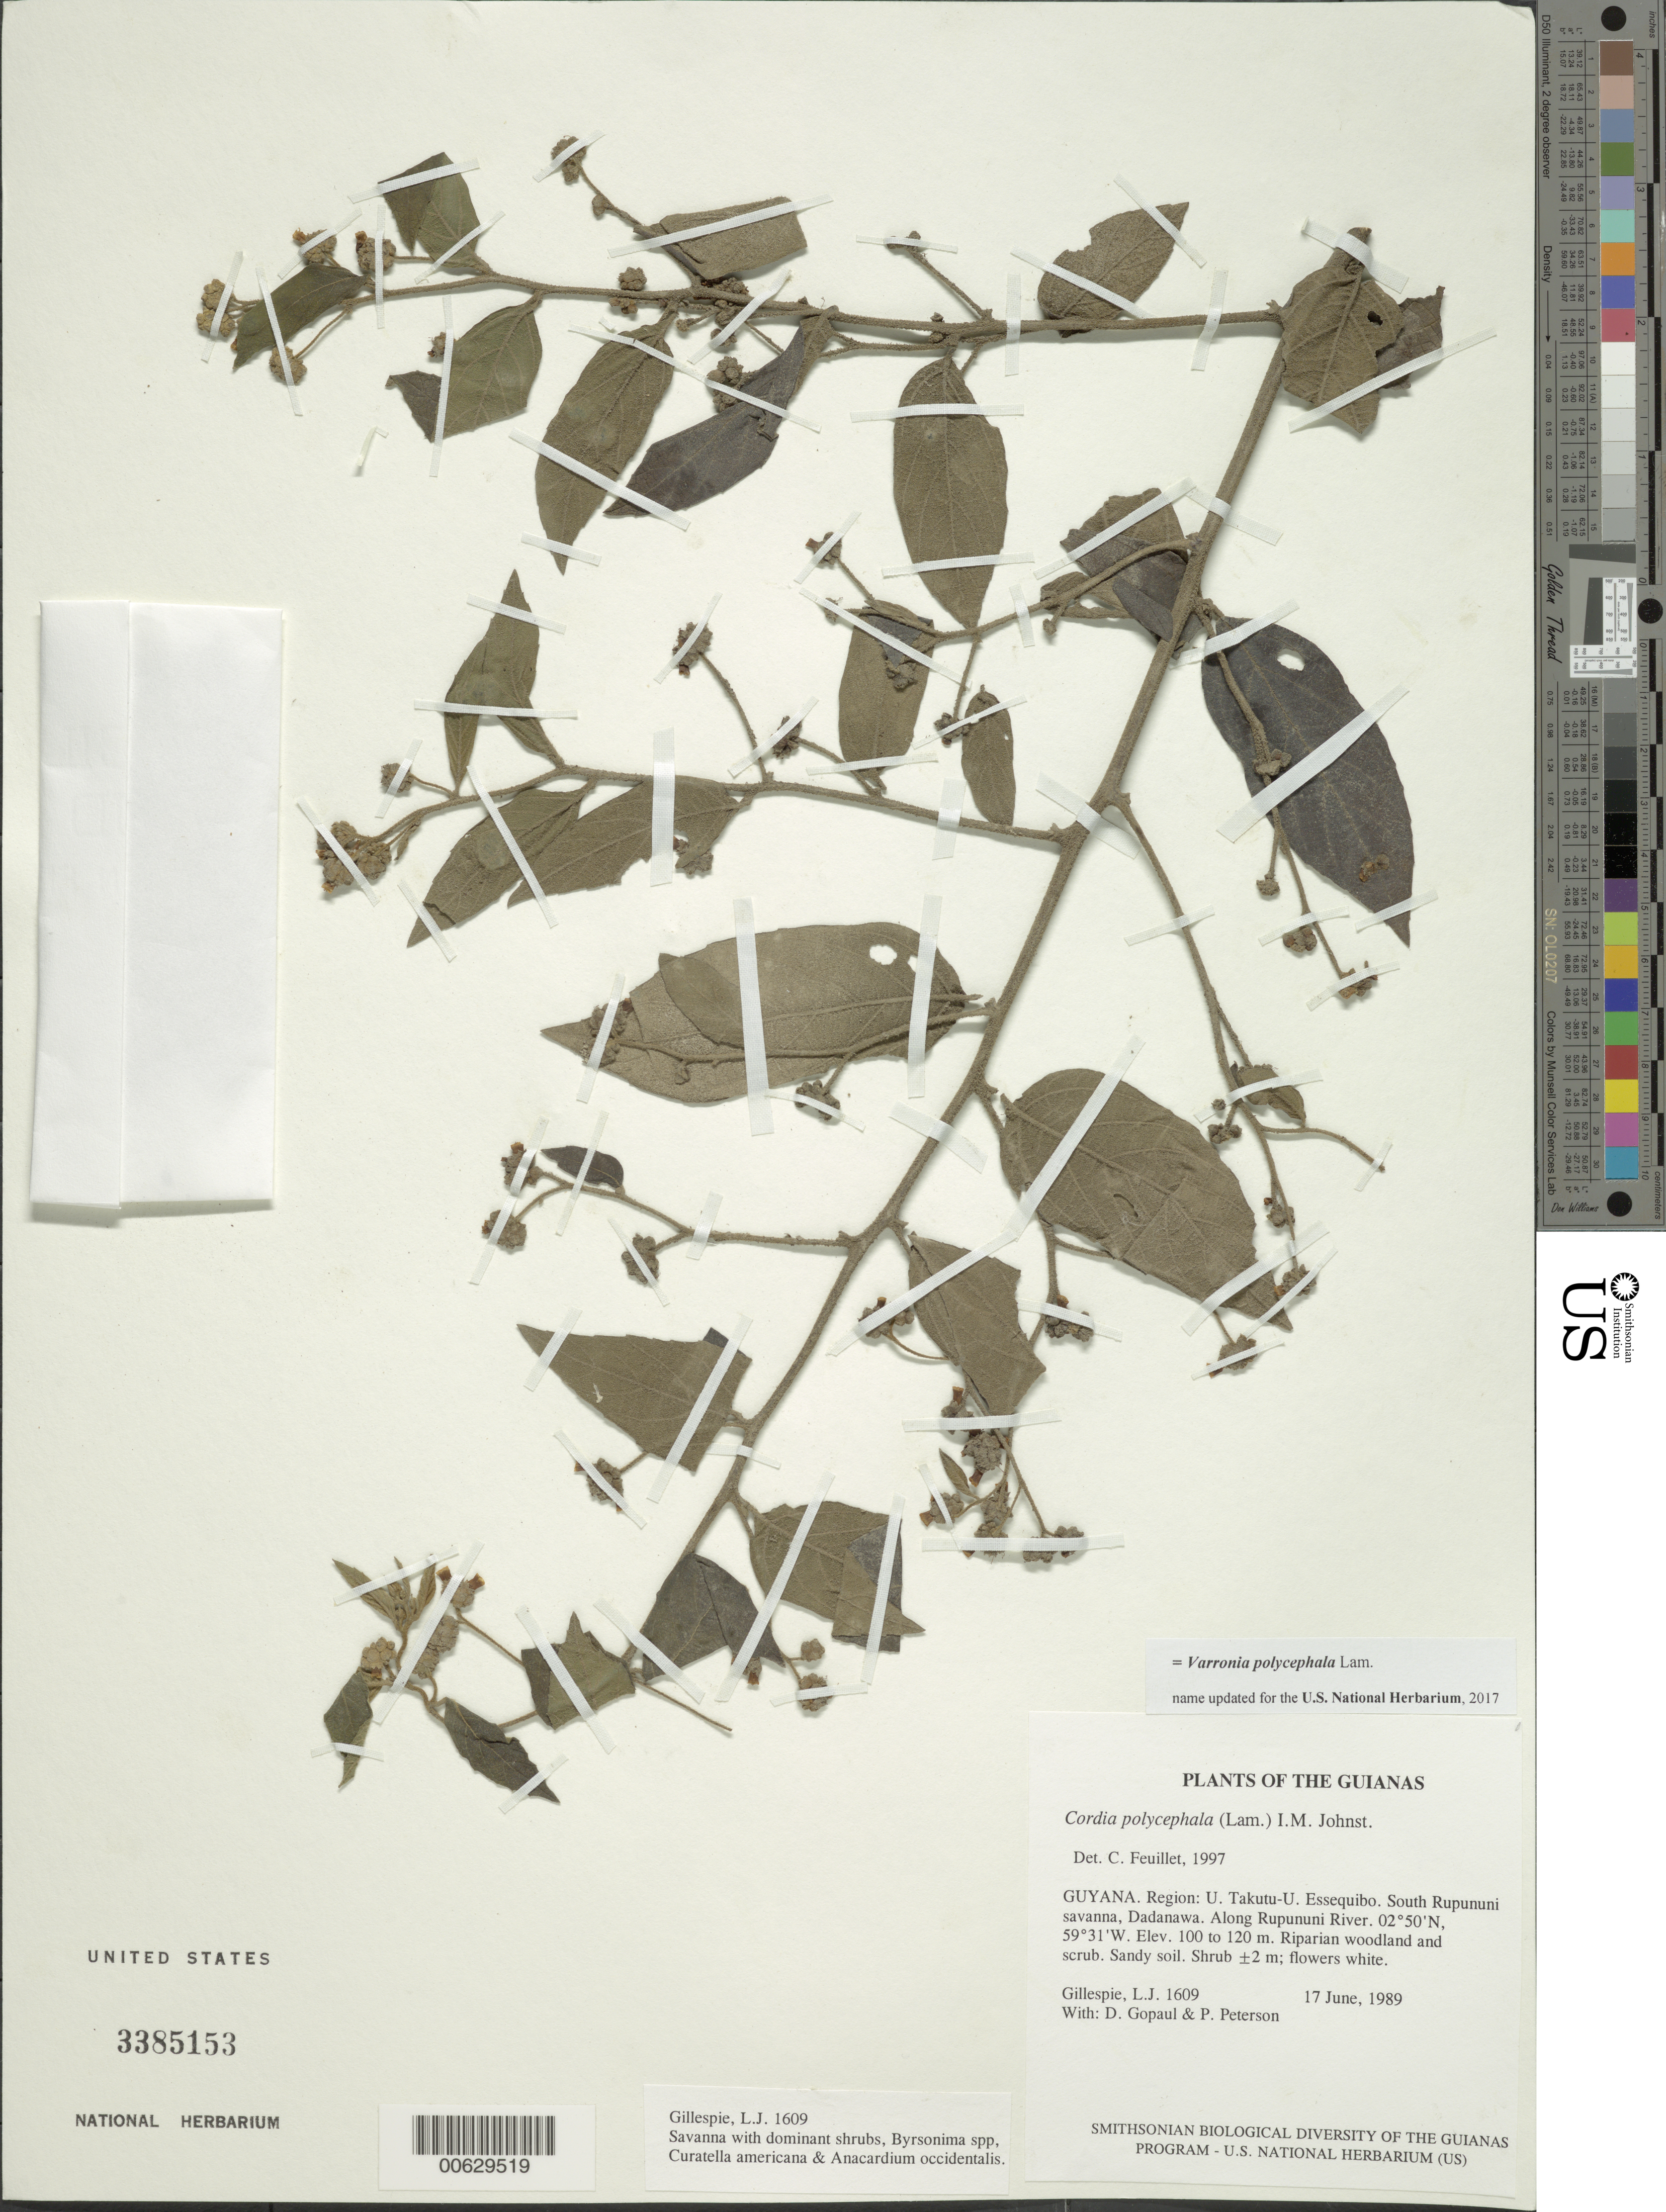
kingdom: Plantae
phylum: Tracheophyta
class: Magnoliopsida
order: Boraginales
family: Cordiaceae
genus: Varronia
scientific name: Varronia polycephala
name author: Lam.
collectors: L. J. Gillespie, D. Gopaul & P. M. Peterson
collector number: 1609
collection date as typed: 17 June 1989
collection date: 1989-06-17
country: Guyana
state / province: U. Takutu-U. Essequibo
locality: South Rupununi savanna, Dadanawa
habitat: Riparian woodland and scrub along Rupununi River. Sandy soil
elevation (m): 100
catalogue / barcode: US 3385153